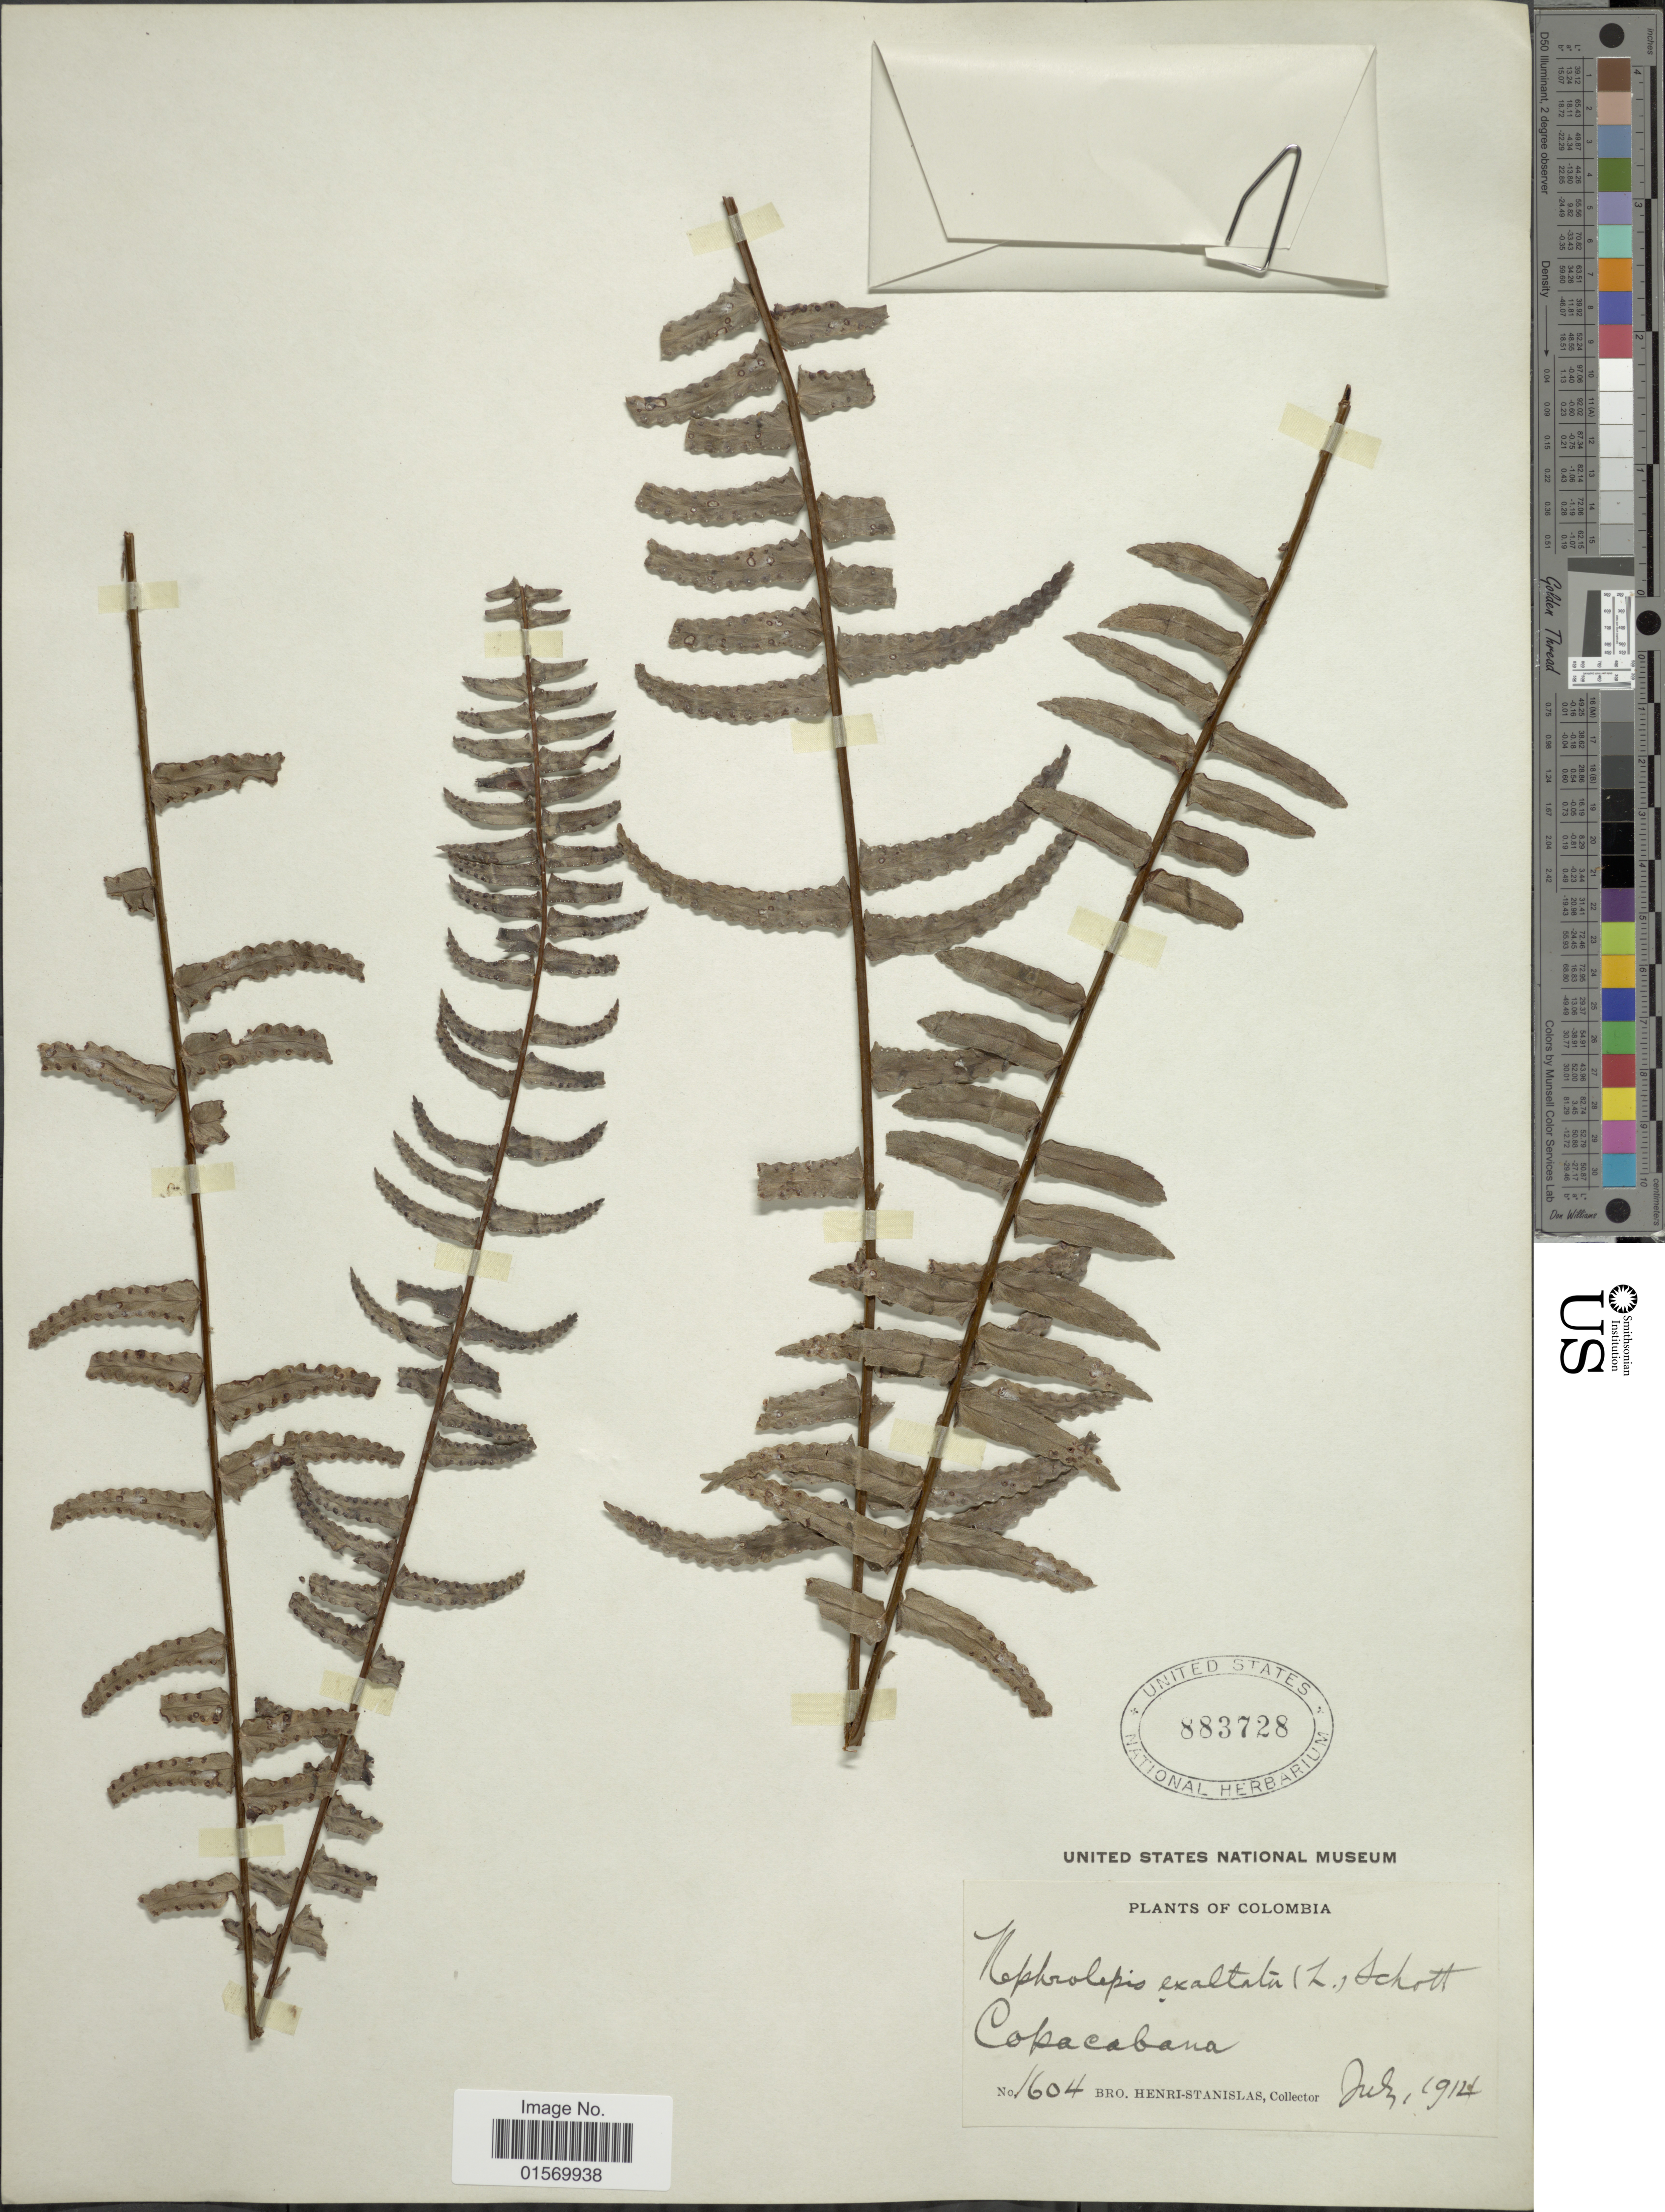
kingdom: Plantae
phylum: Tracheophyta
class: Polypodiopsida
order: Polypodiales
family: Nephrolepidaceae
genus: Nephrolepis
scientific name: Nephrolepis pendula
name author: (Raddi) J. Sm.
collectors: Henri-Stanislas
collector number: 1604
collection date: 1914-07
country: Colombia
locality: Copacabana.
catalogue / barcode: US 883728